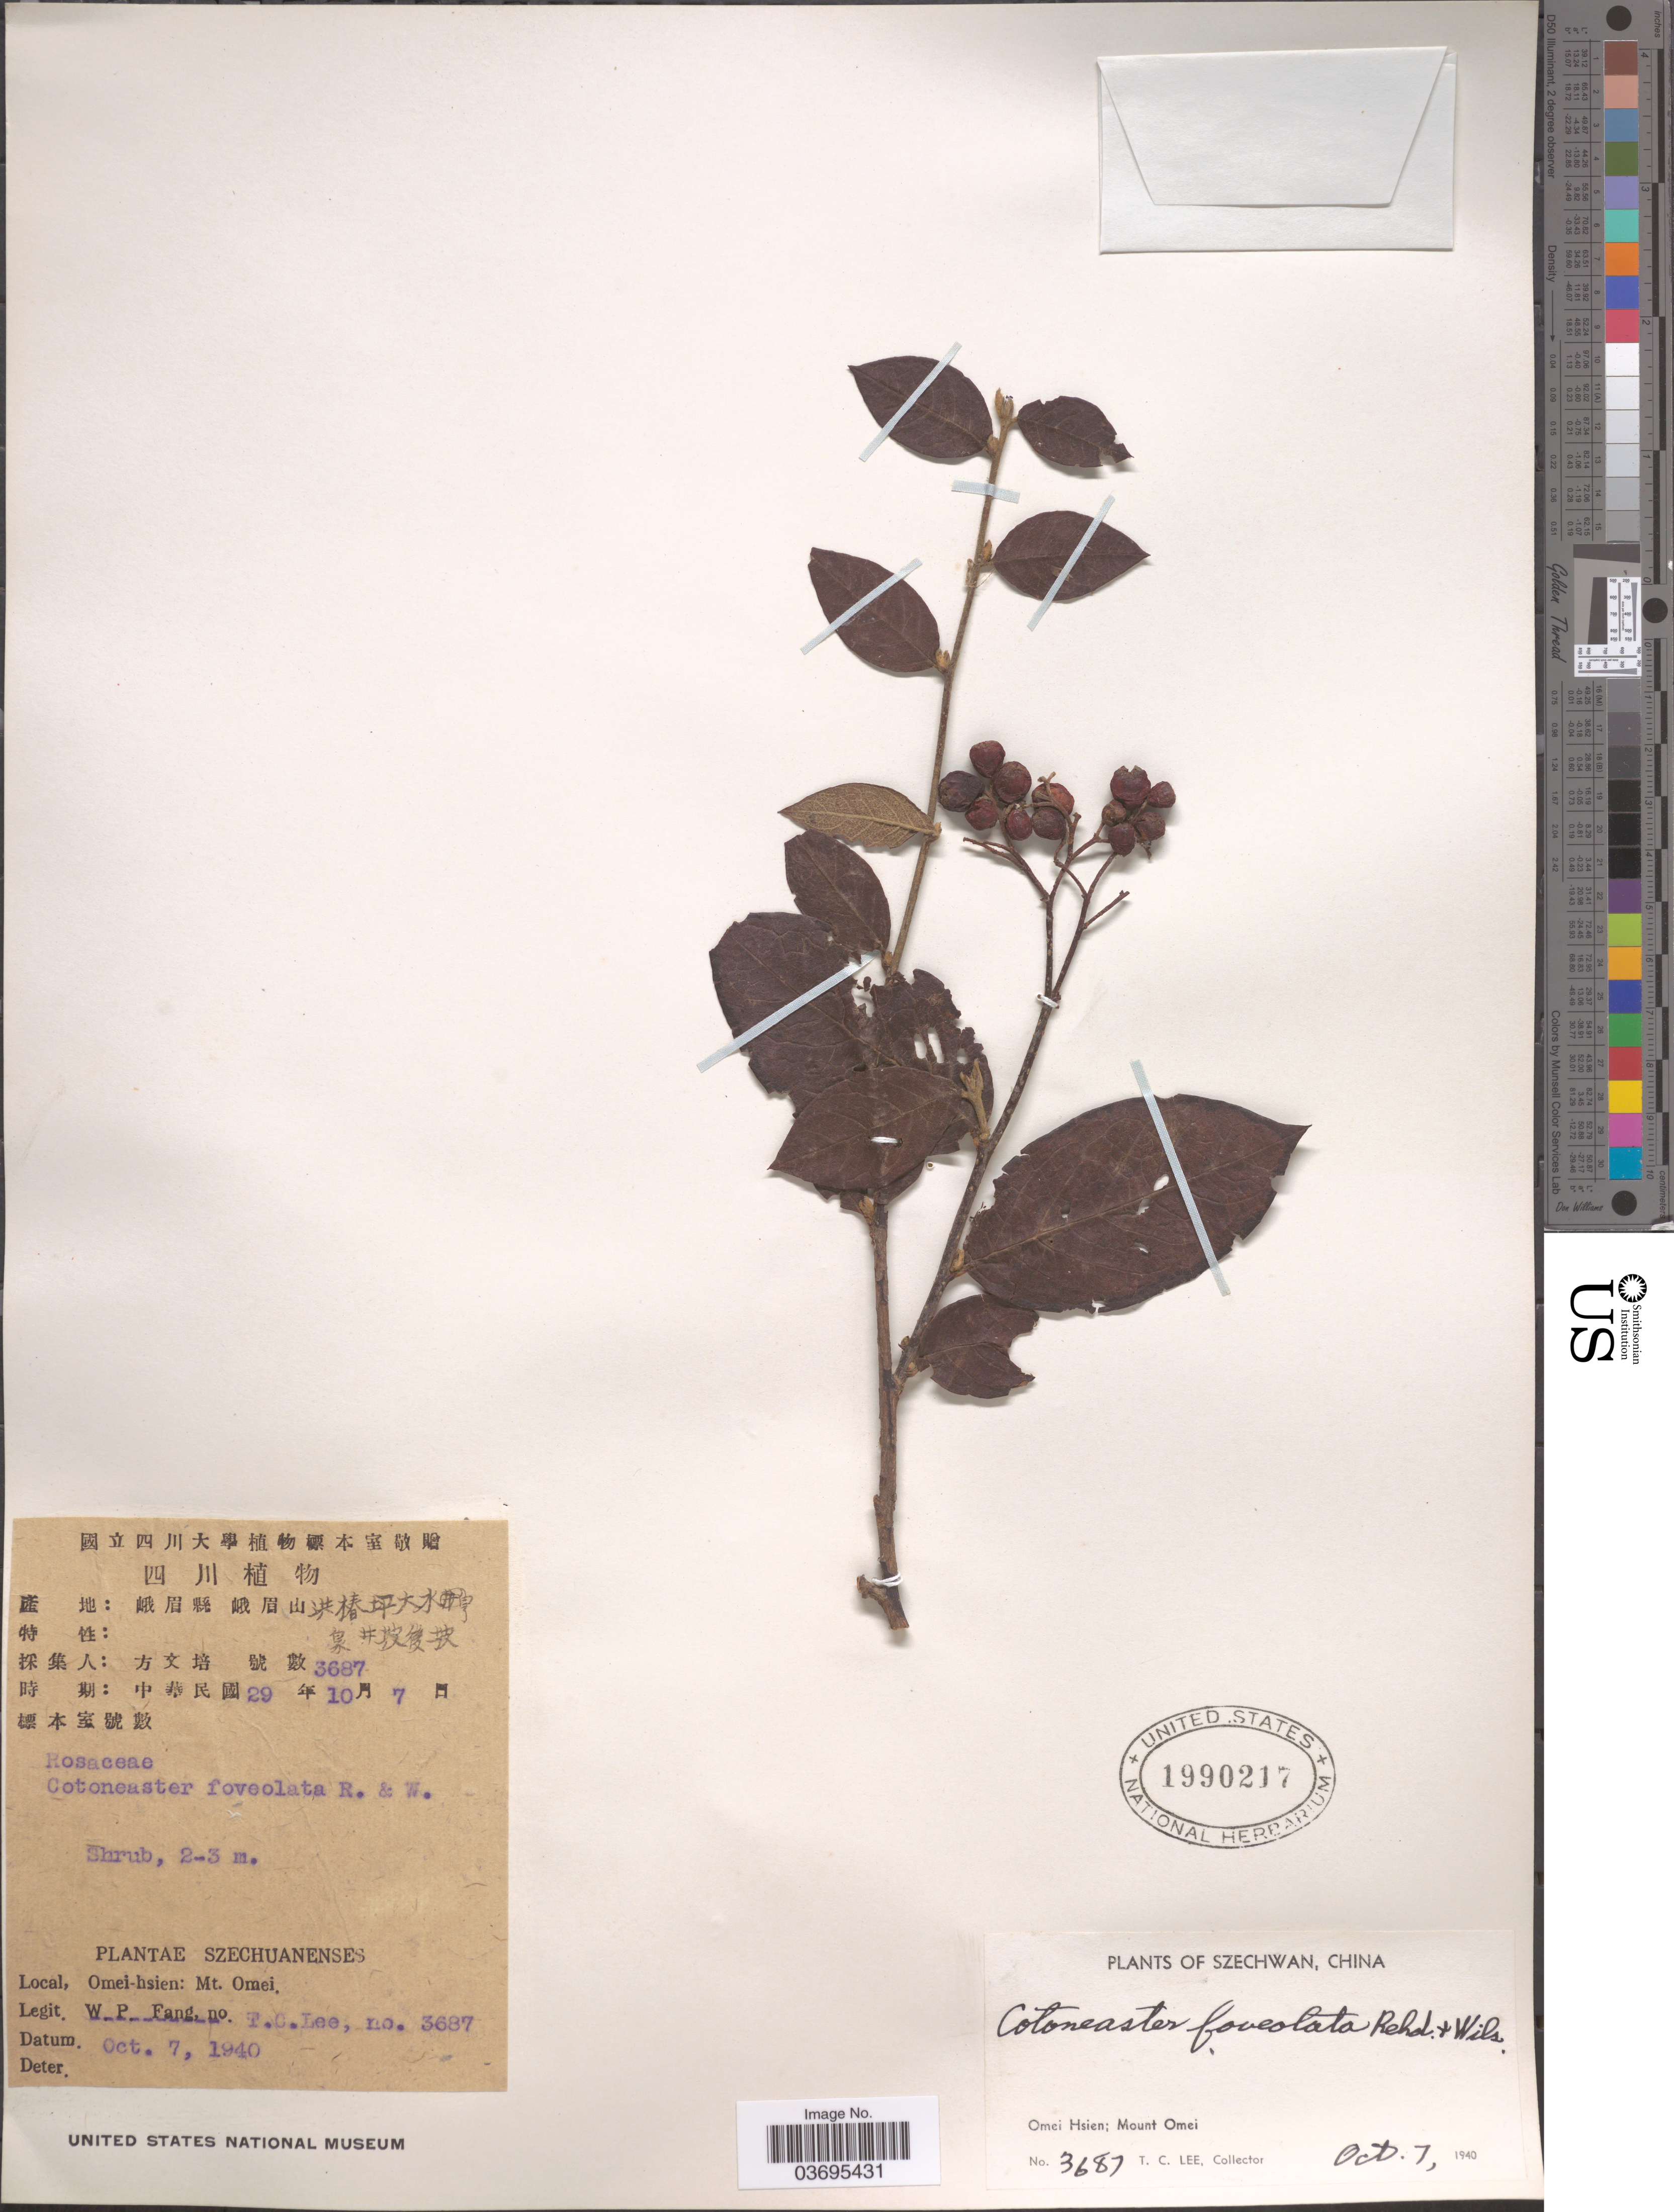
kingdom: Plantae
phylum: Tracheophyta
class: Magnoliopsida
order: Rosales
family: Rosaceae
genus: Cotoneaster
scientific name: Cotoneaster foveolatus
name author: Rehder & E.H. Wilson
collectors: W. P. Fang & T. Lee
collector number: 3687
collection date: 1940-10-07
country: China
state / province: Sichuan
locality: Szechwan. Omei Hsien; Mount Omei.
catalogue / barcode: US 1990217